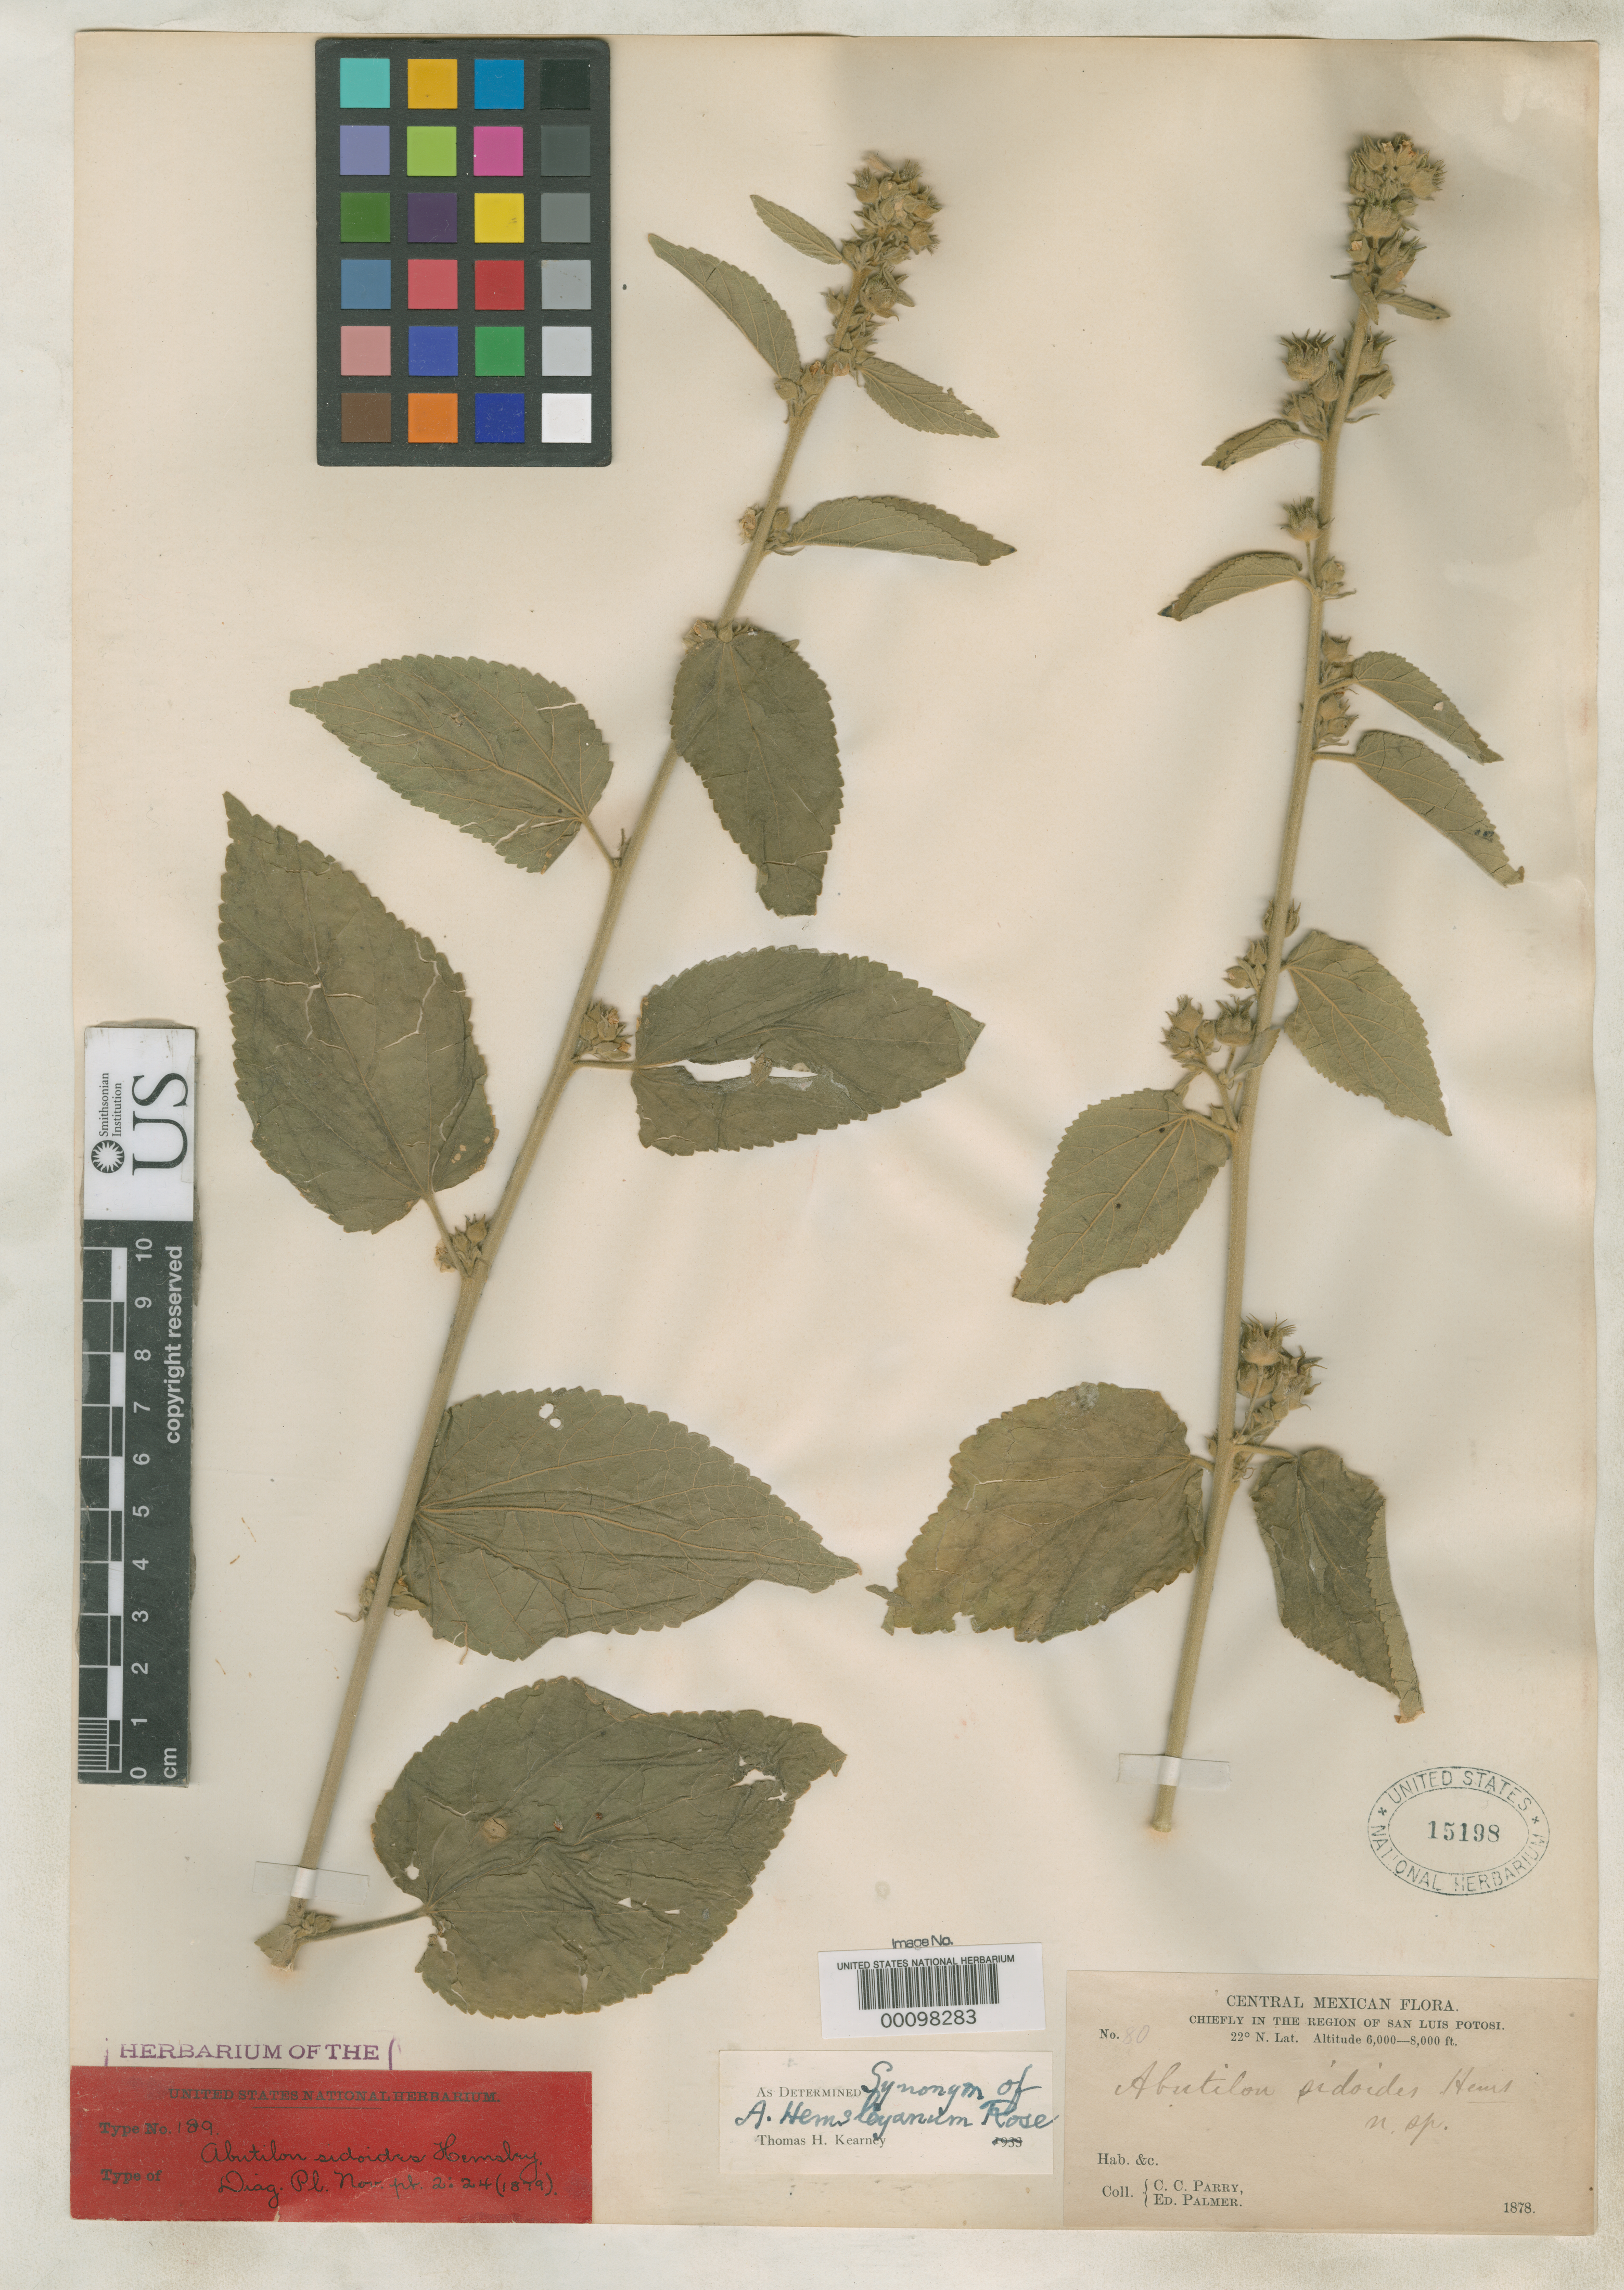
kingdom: Plantae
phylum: Tracheophyta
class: Magnoliopsida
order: Malvales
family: Malvaceae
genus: Abutilon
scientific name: Abutilon sidoides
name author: Hemsl.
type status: Isotype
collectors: C. C. Parry & E. Palmer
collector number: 80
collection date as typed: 1878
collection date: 1878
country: Mexico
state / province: San Luis Potosi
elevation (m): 1829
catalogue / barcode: US 15198